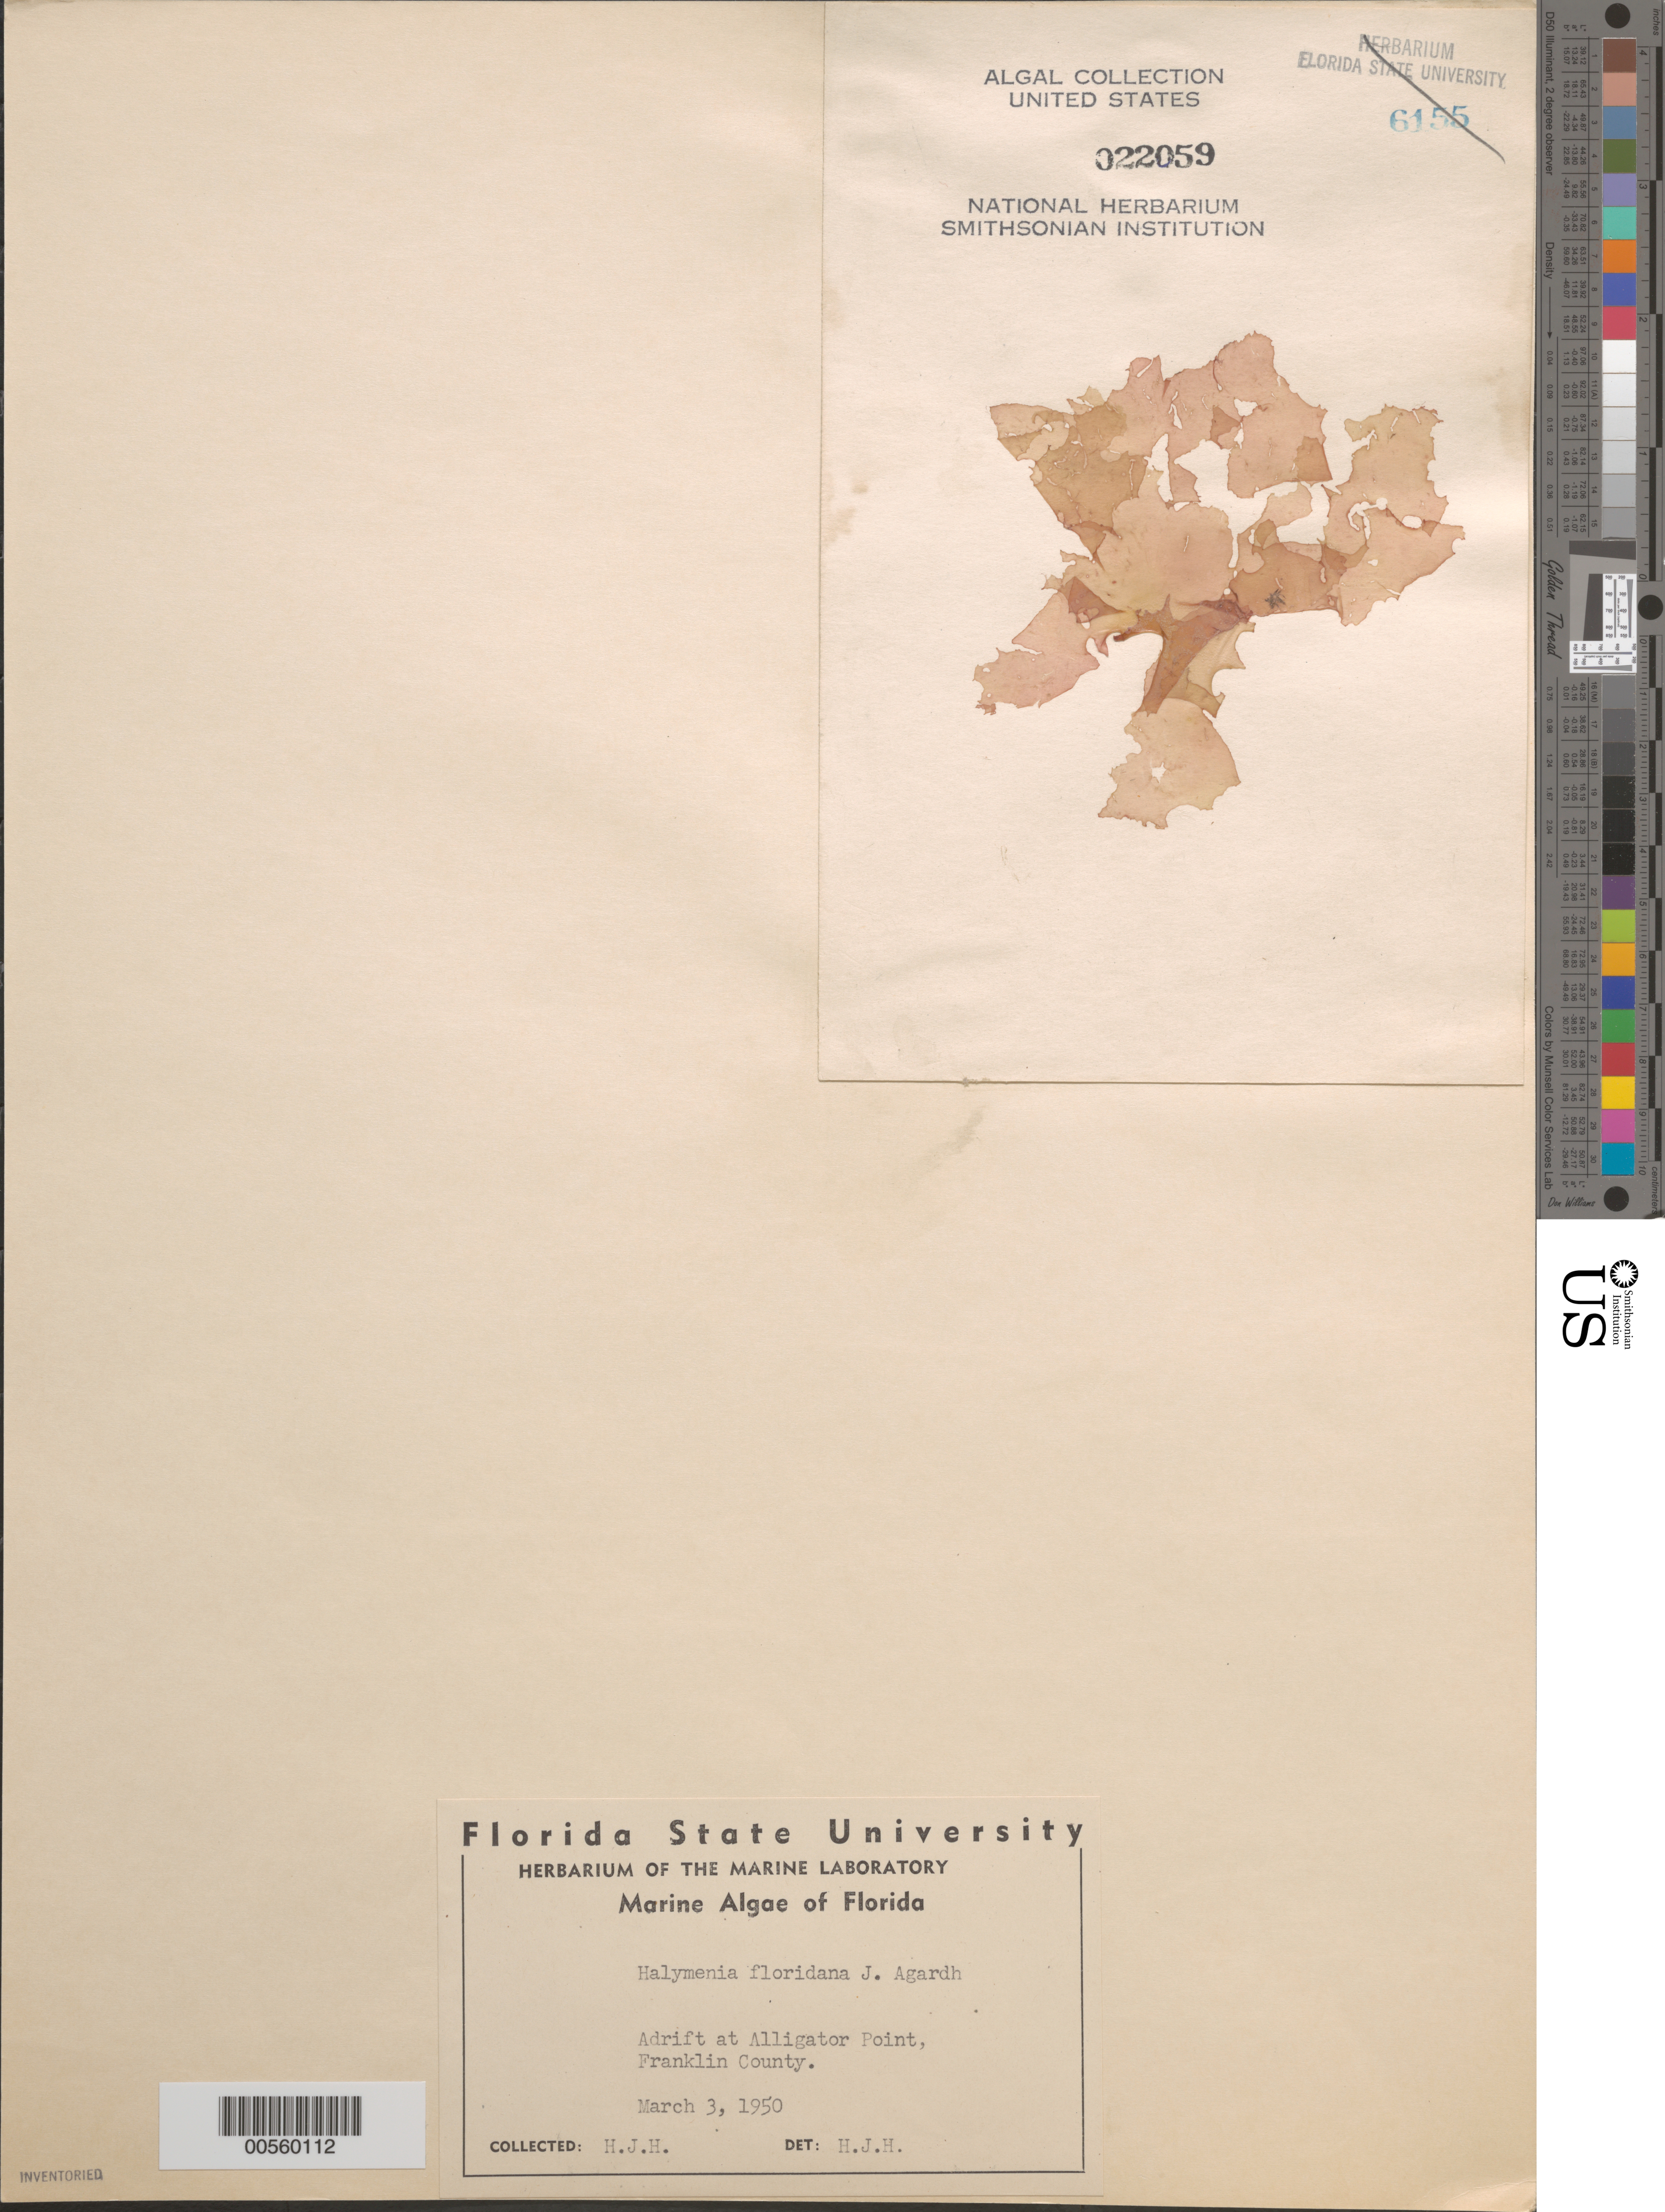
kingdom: Plantae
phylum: Rhodophyta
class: Florideophyceae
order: Halymeniales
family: Halymeniaceae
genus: Halymenia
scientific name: Halymenia floridana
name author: J. Agardh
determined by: Humm, Harold J.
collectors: H. J. Humm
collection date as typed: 03 Mar 1950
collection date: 1950-03-03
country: United States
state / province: Florida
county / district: Franklin County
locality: Alligator Point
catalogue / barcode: US 22059